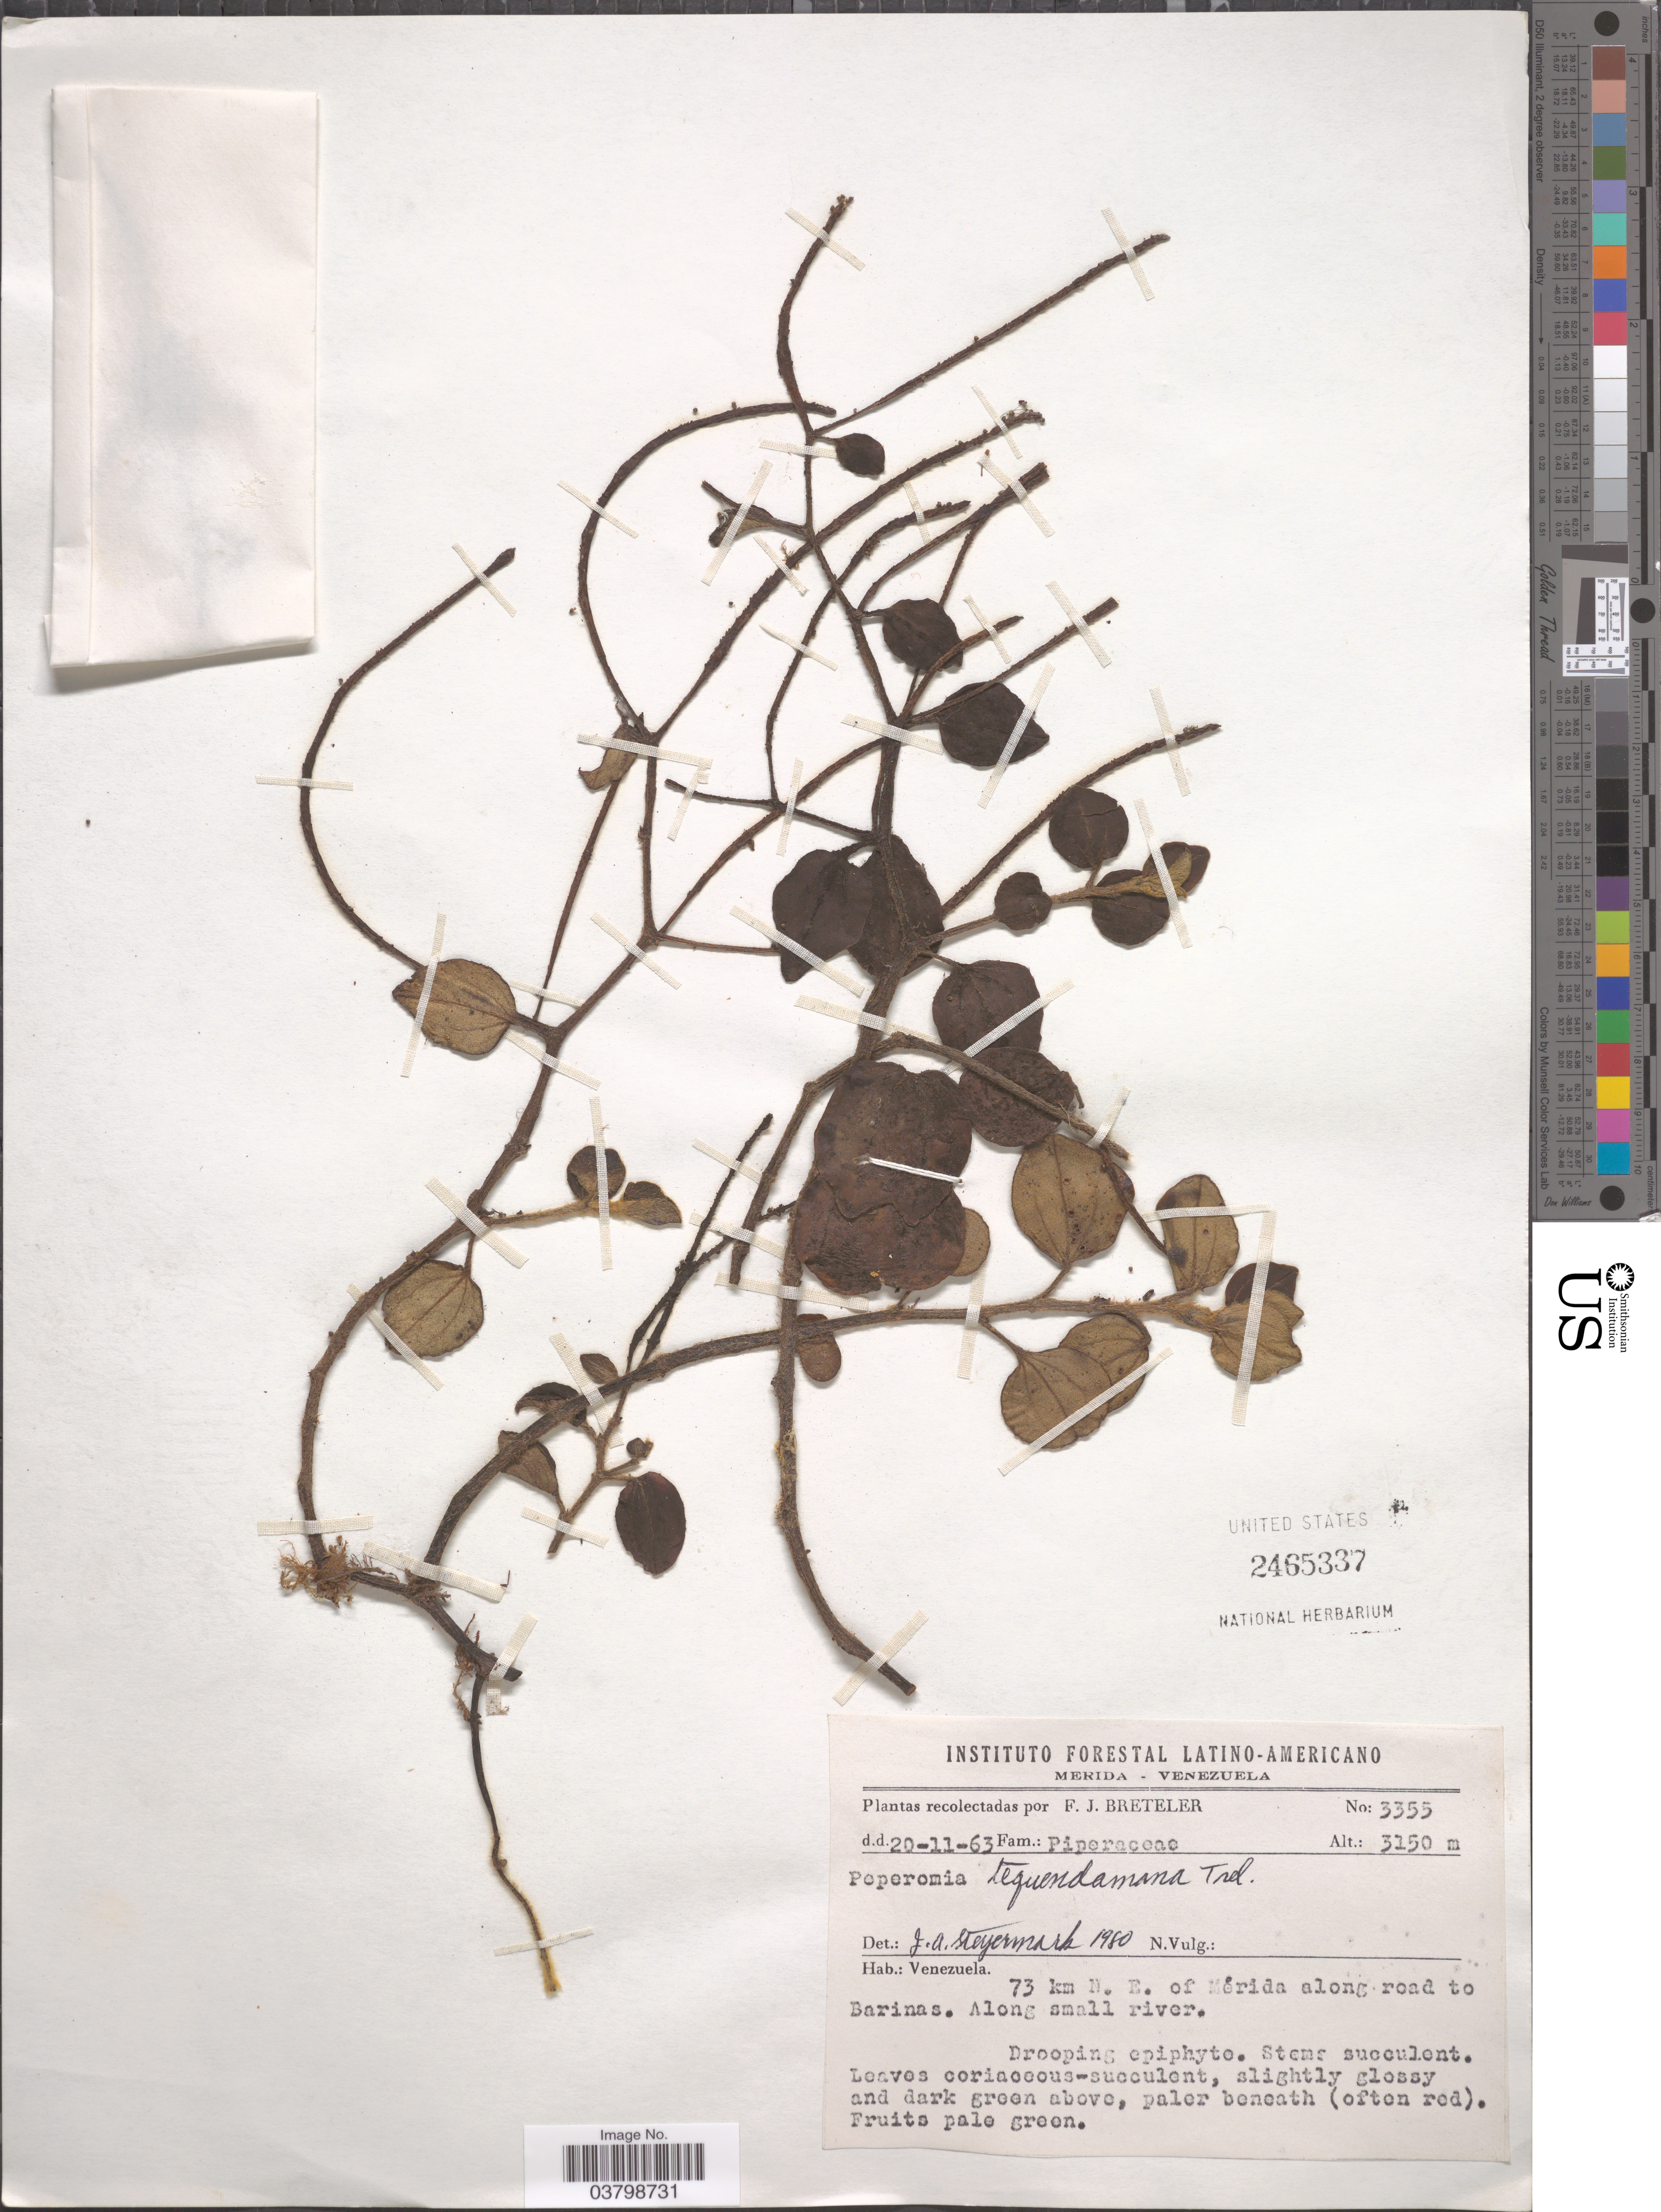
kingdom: Plantae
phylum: Tracheophyta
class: Magnoliopsida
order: Piperales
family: Piperaceae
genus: Peperomia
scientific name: Peperomia tequendamana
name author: Trel.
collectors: F. J. Breteler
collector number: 3355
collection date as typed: Transcribed d/m/y: 20/11/63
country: Venezuela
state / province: Merida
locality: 73 km N. E. of Mérida along road to Barinas. Along small river.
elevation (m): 3150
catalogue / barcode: US 2465337